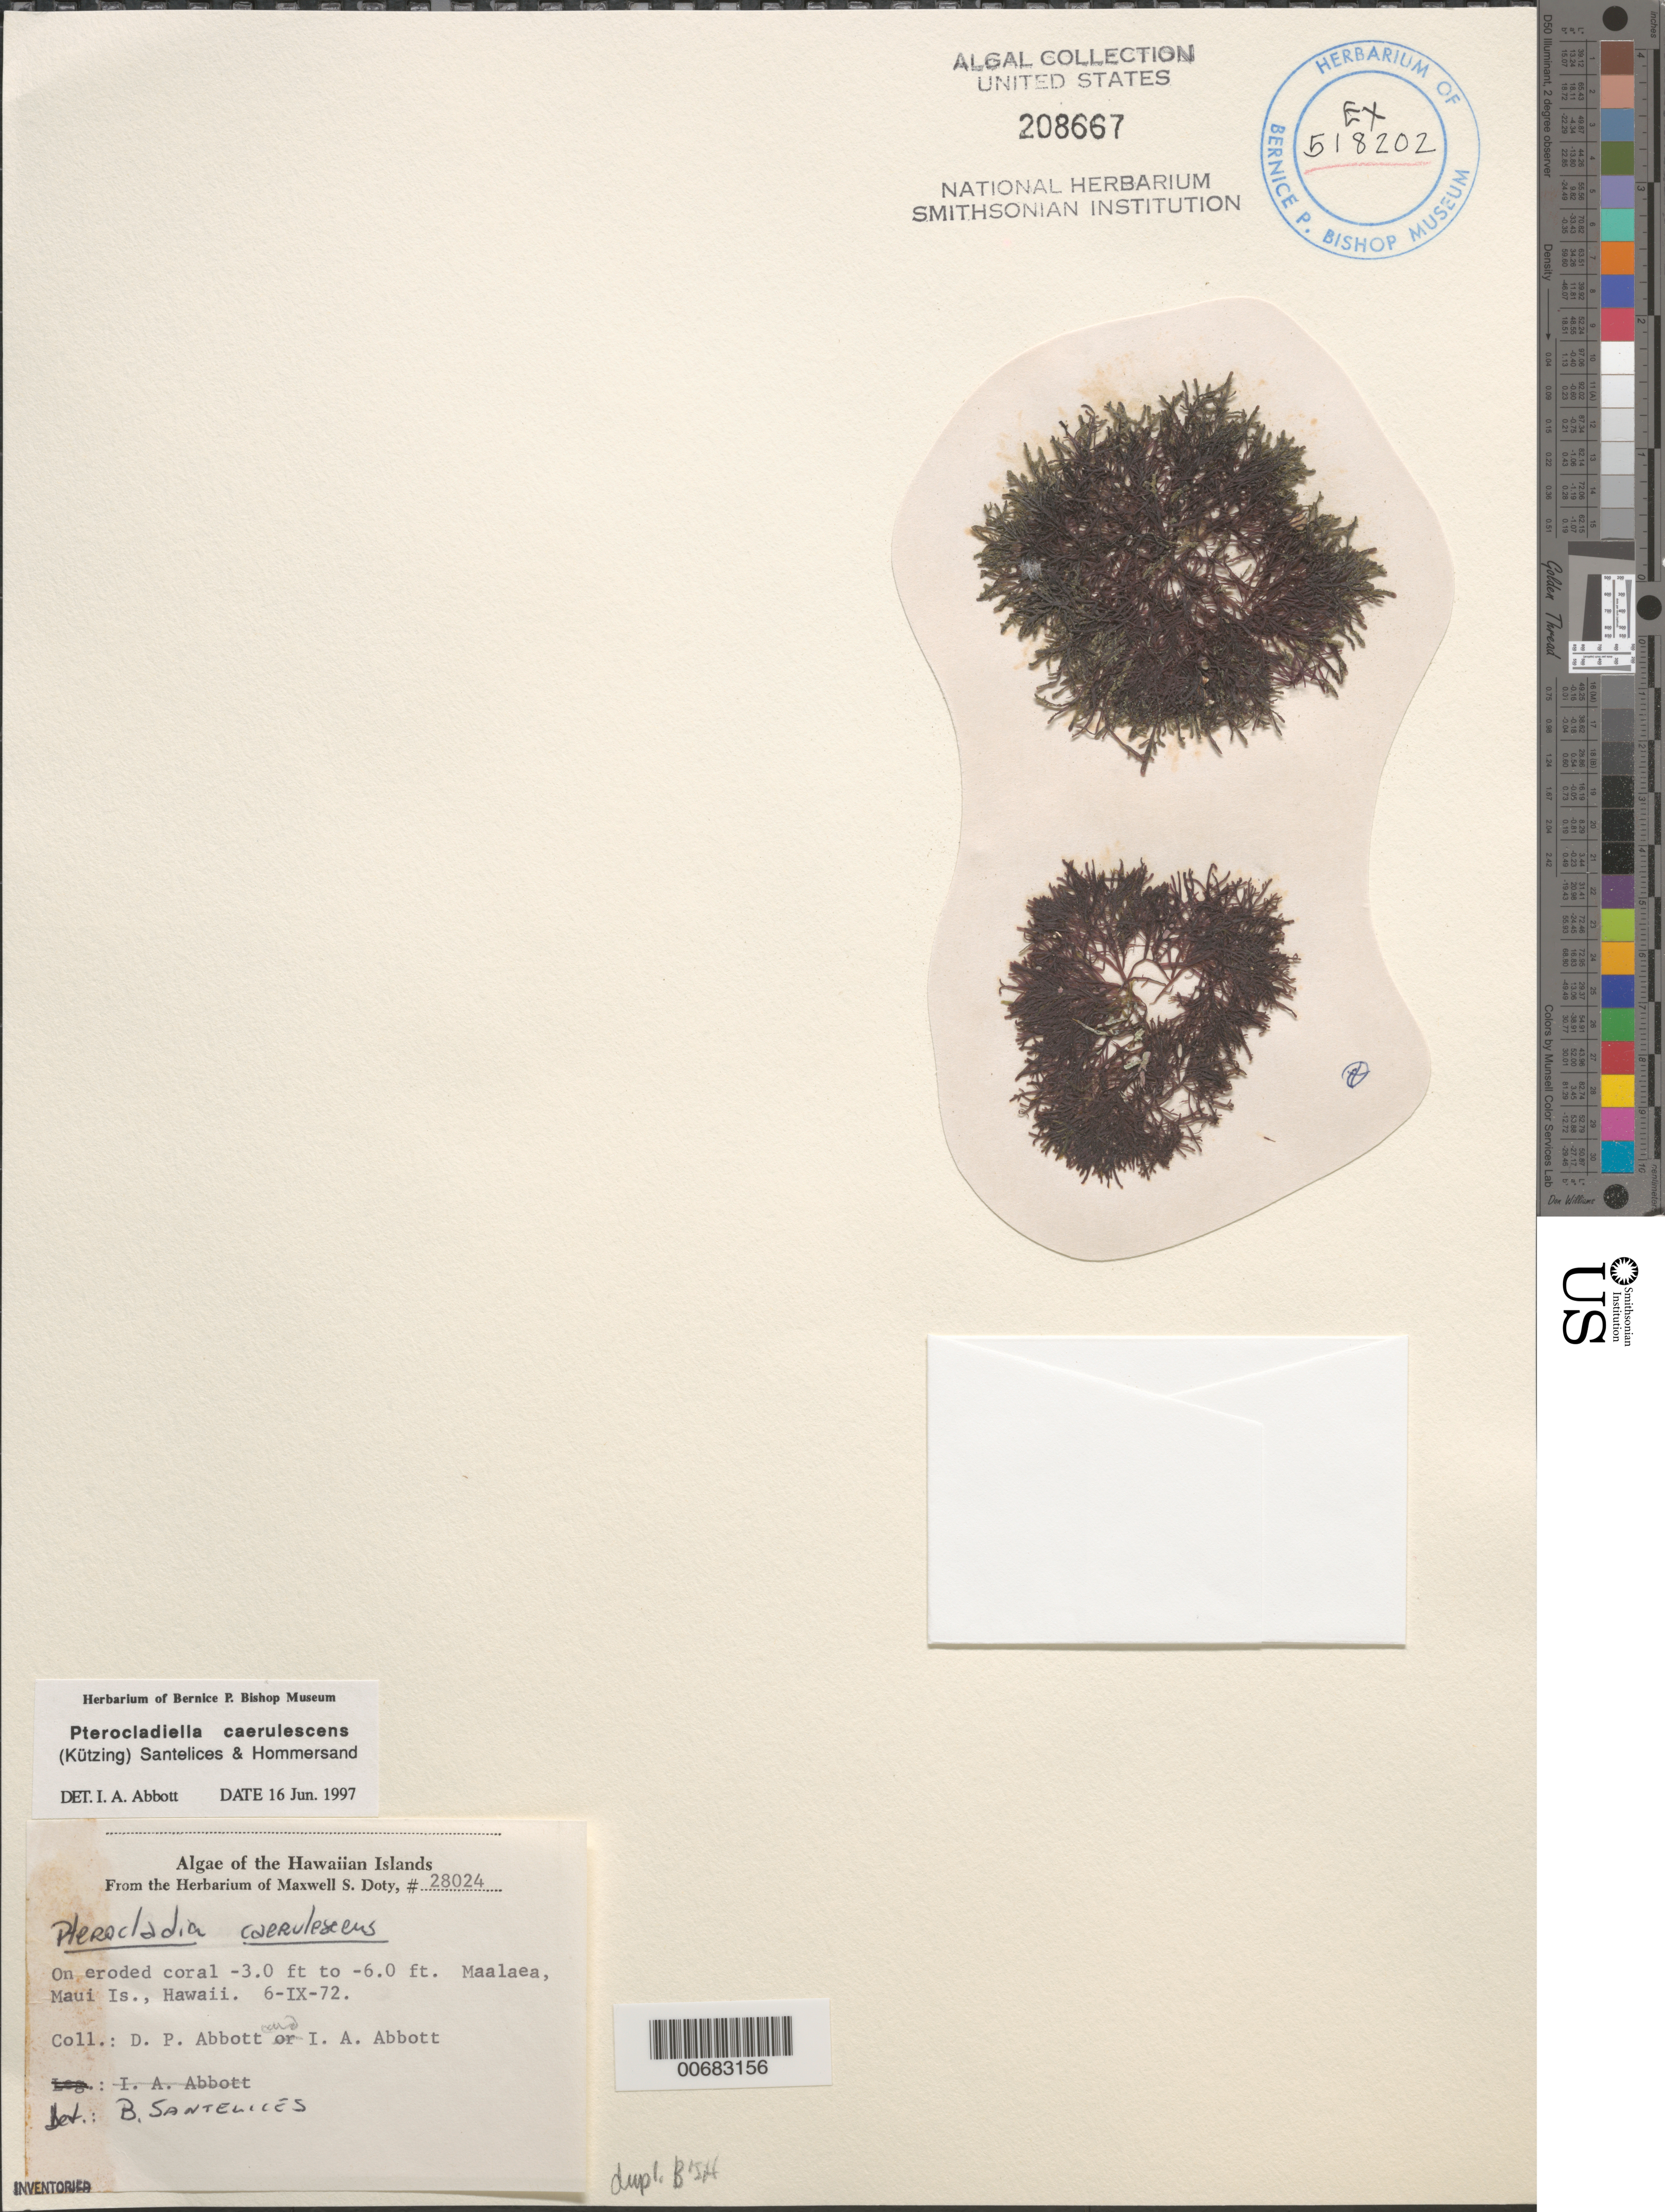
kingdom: Plantae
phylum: Rhodophyta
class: Florideophyceae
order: Gelidiales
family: Pterocladiaceae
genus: Pterocladiella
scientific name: Pterocladiella caerulescens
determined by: Abbott, Isabella A.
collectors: D. P. Abbott & I. A. Abbott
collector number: MSD 28024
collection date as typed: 06 Sep 1972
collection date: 1972-09-06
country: United States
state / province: Hawaii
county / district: Maui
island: Maui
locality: Maalaea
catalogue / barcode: US 208667